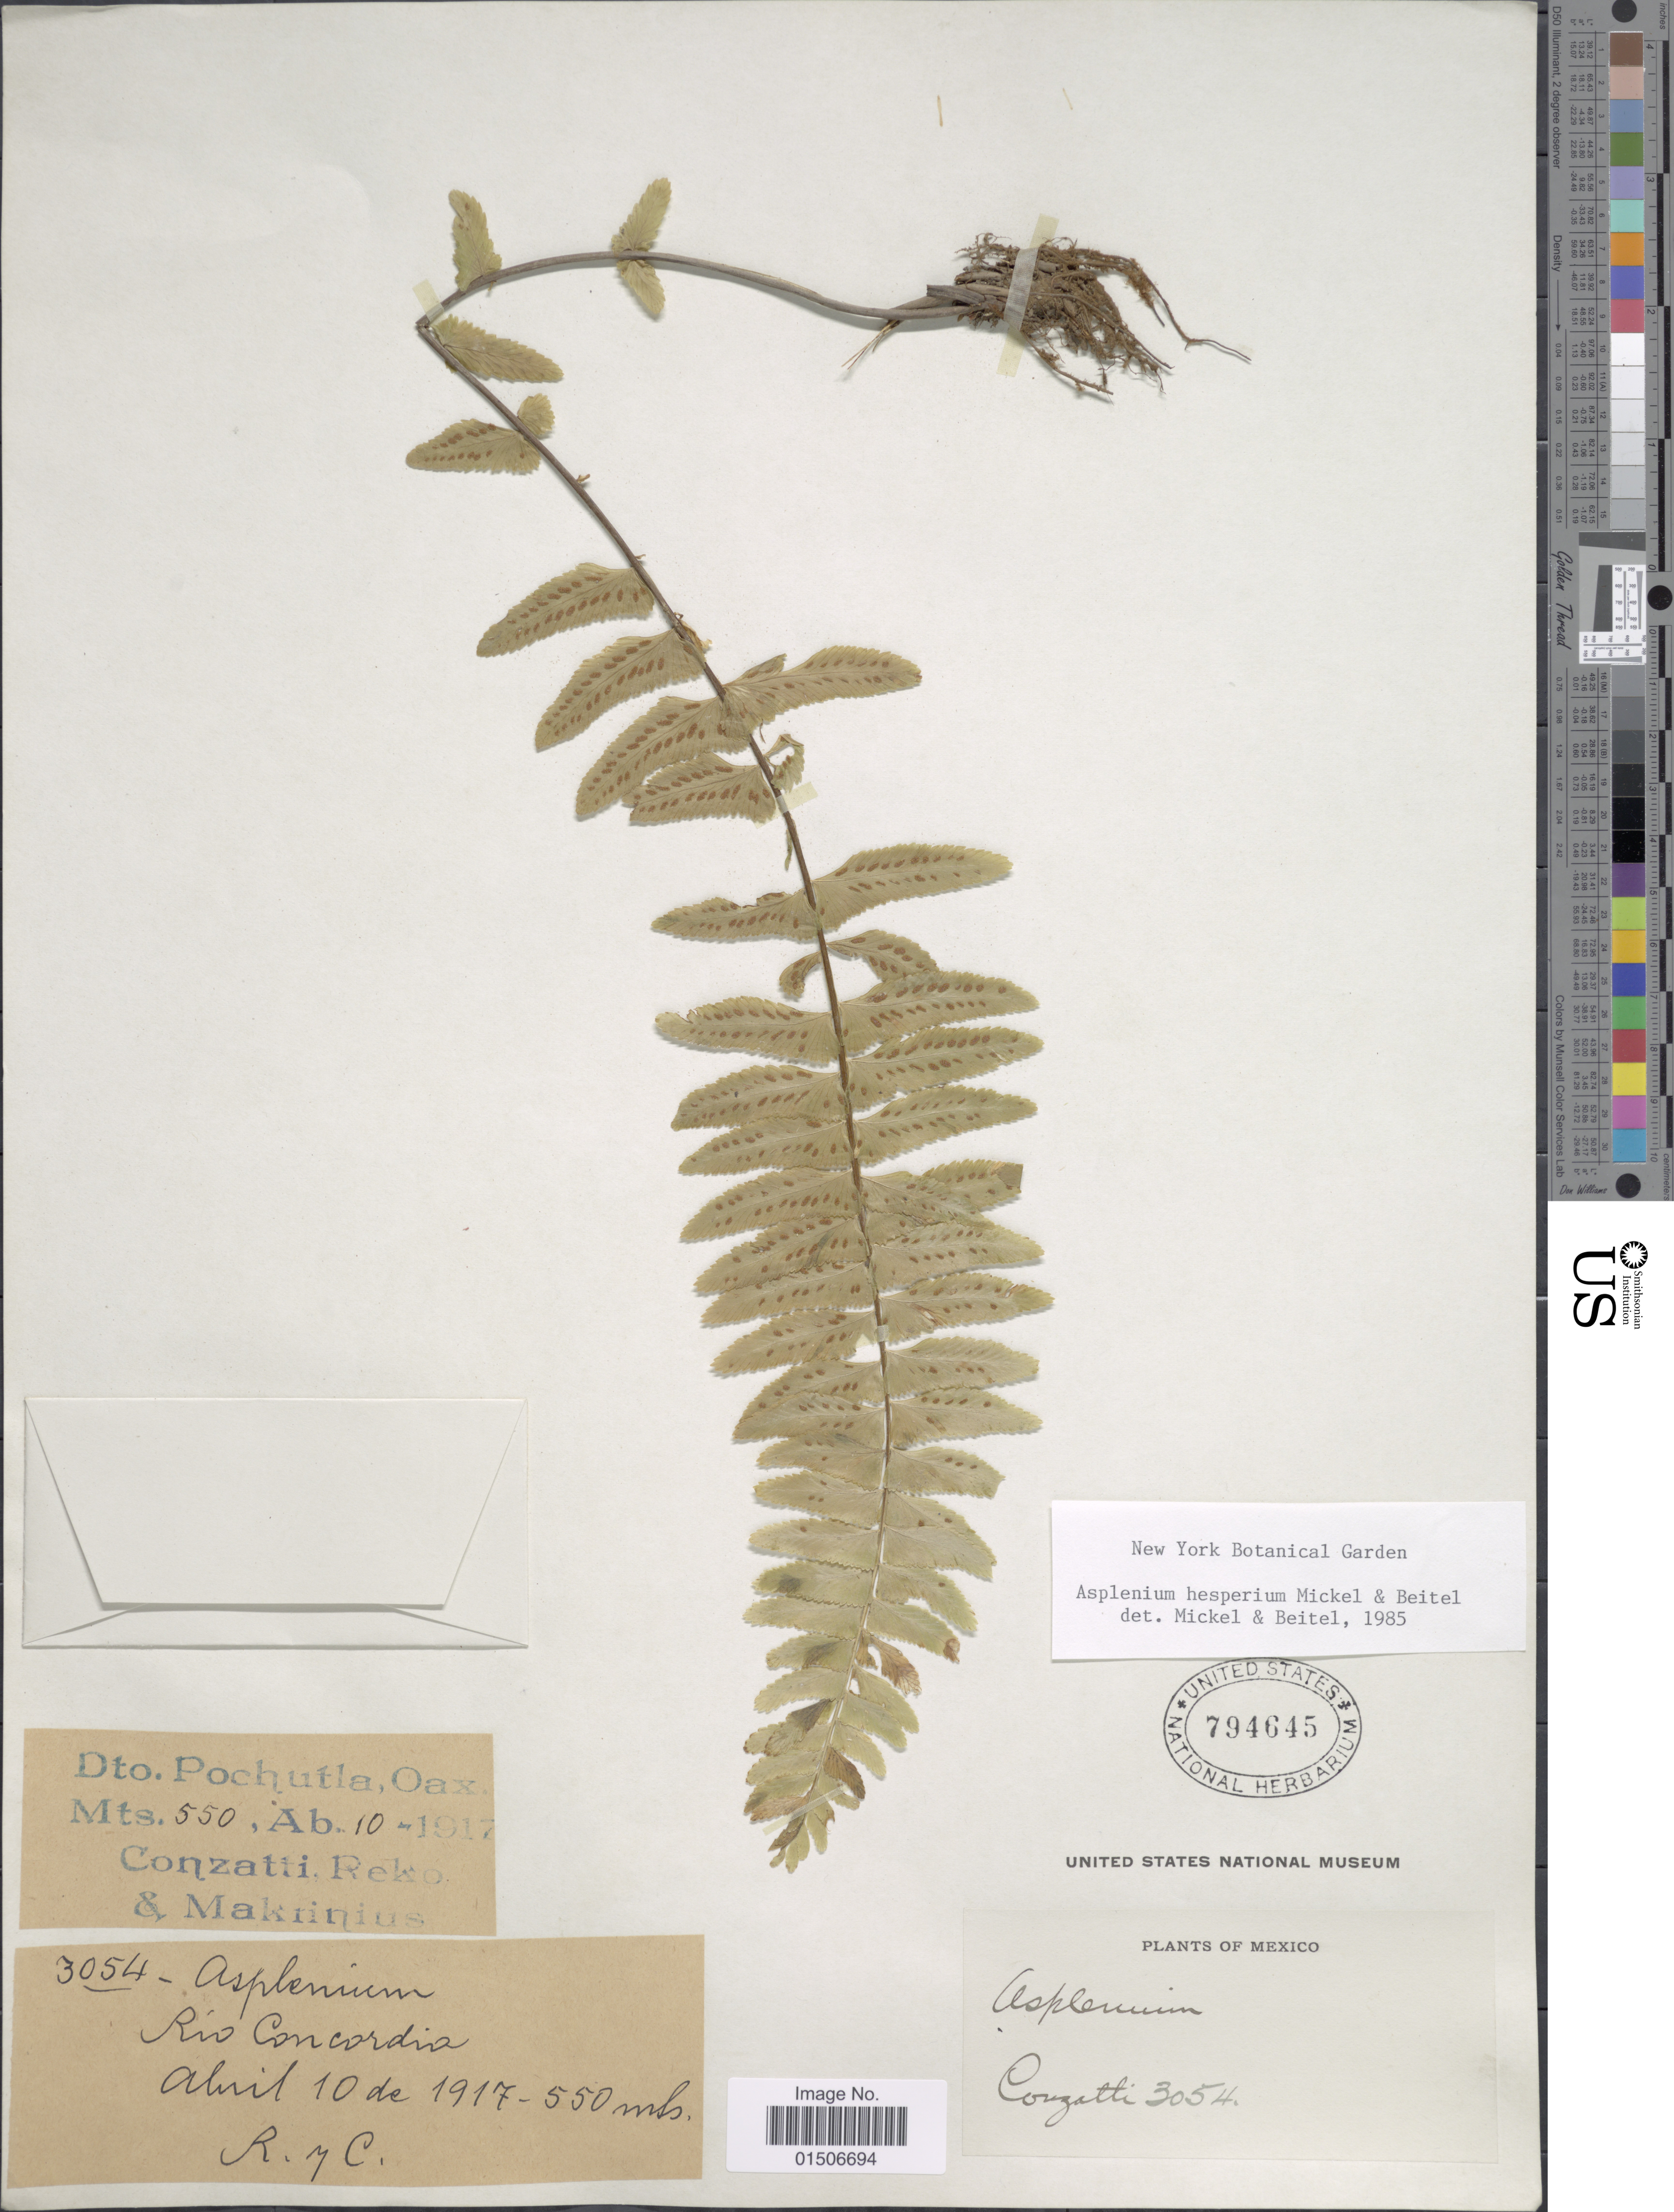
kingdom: Plantae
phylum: Tracheophyta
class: Polypodiopsida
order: Polypodiales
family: Aspleniaceae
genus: Asplenium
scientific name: Asplenium herperium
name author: Mickel & Beitel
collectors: Conzatti, --, -. Reko & -. Makrinius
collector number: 3054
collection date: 1917-04-10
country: Mexico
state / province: Oaxaca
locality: Do Pochutla, Rio Concordia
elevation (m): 550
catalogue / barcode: US 794645